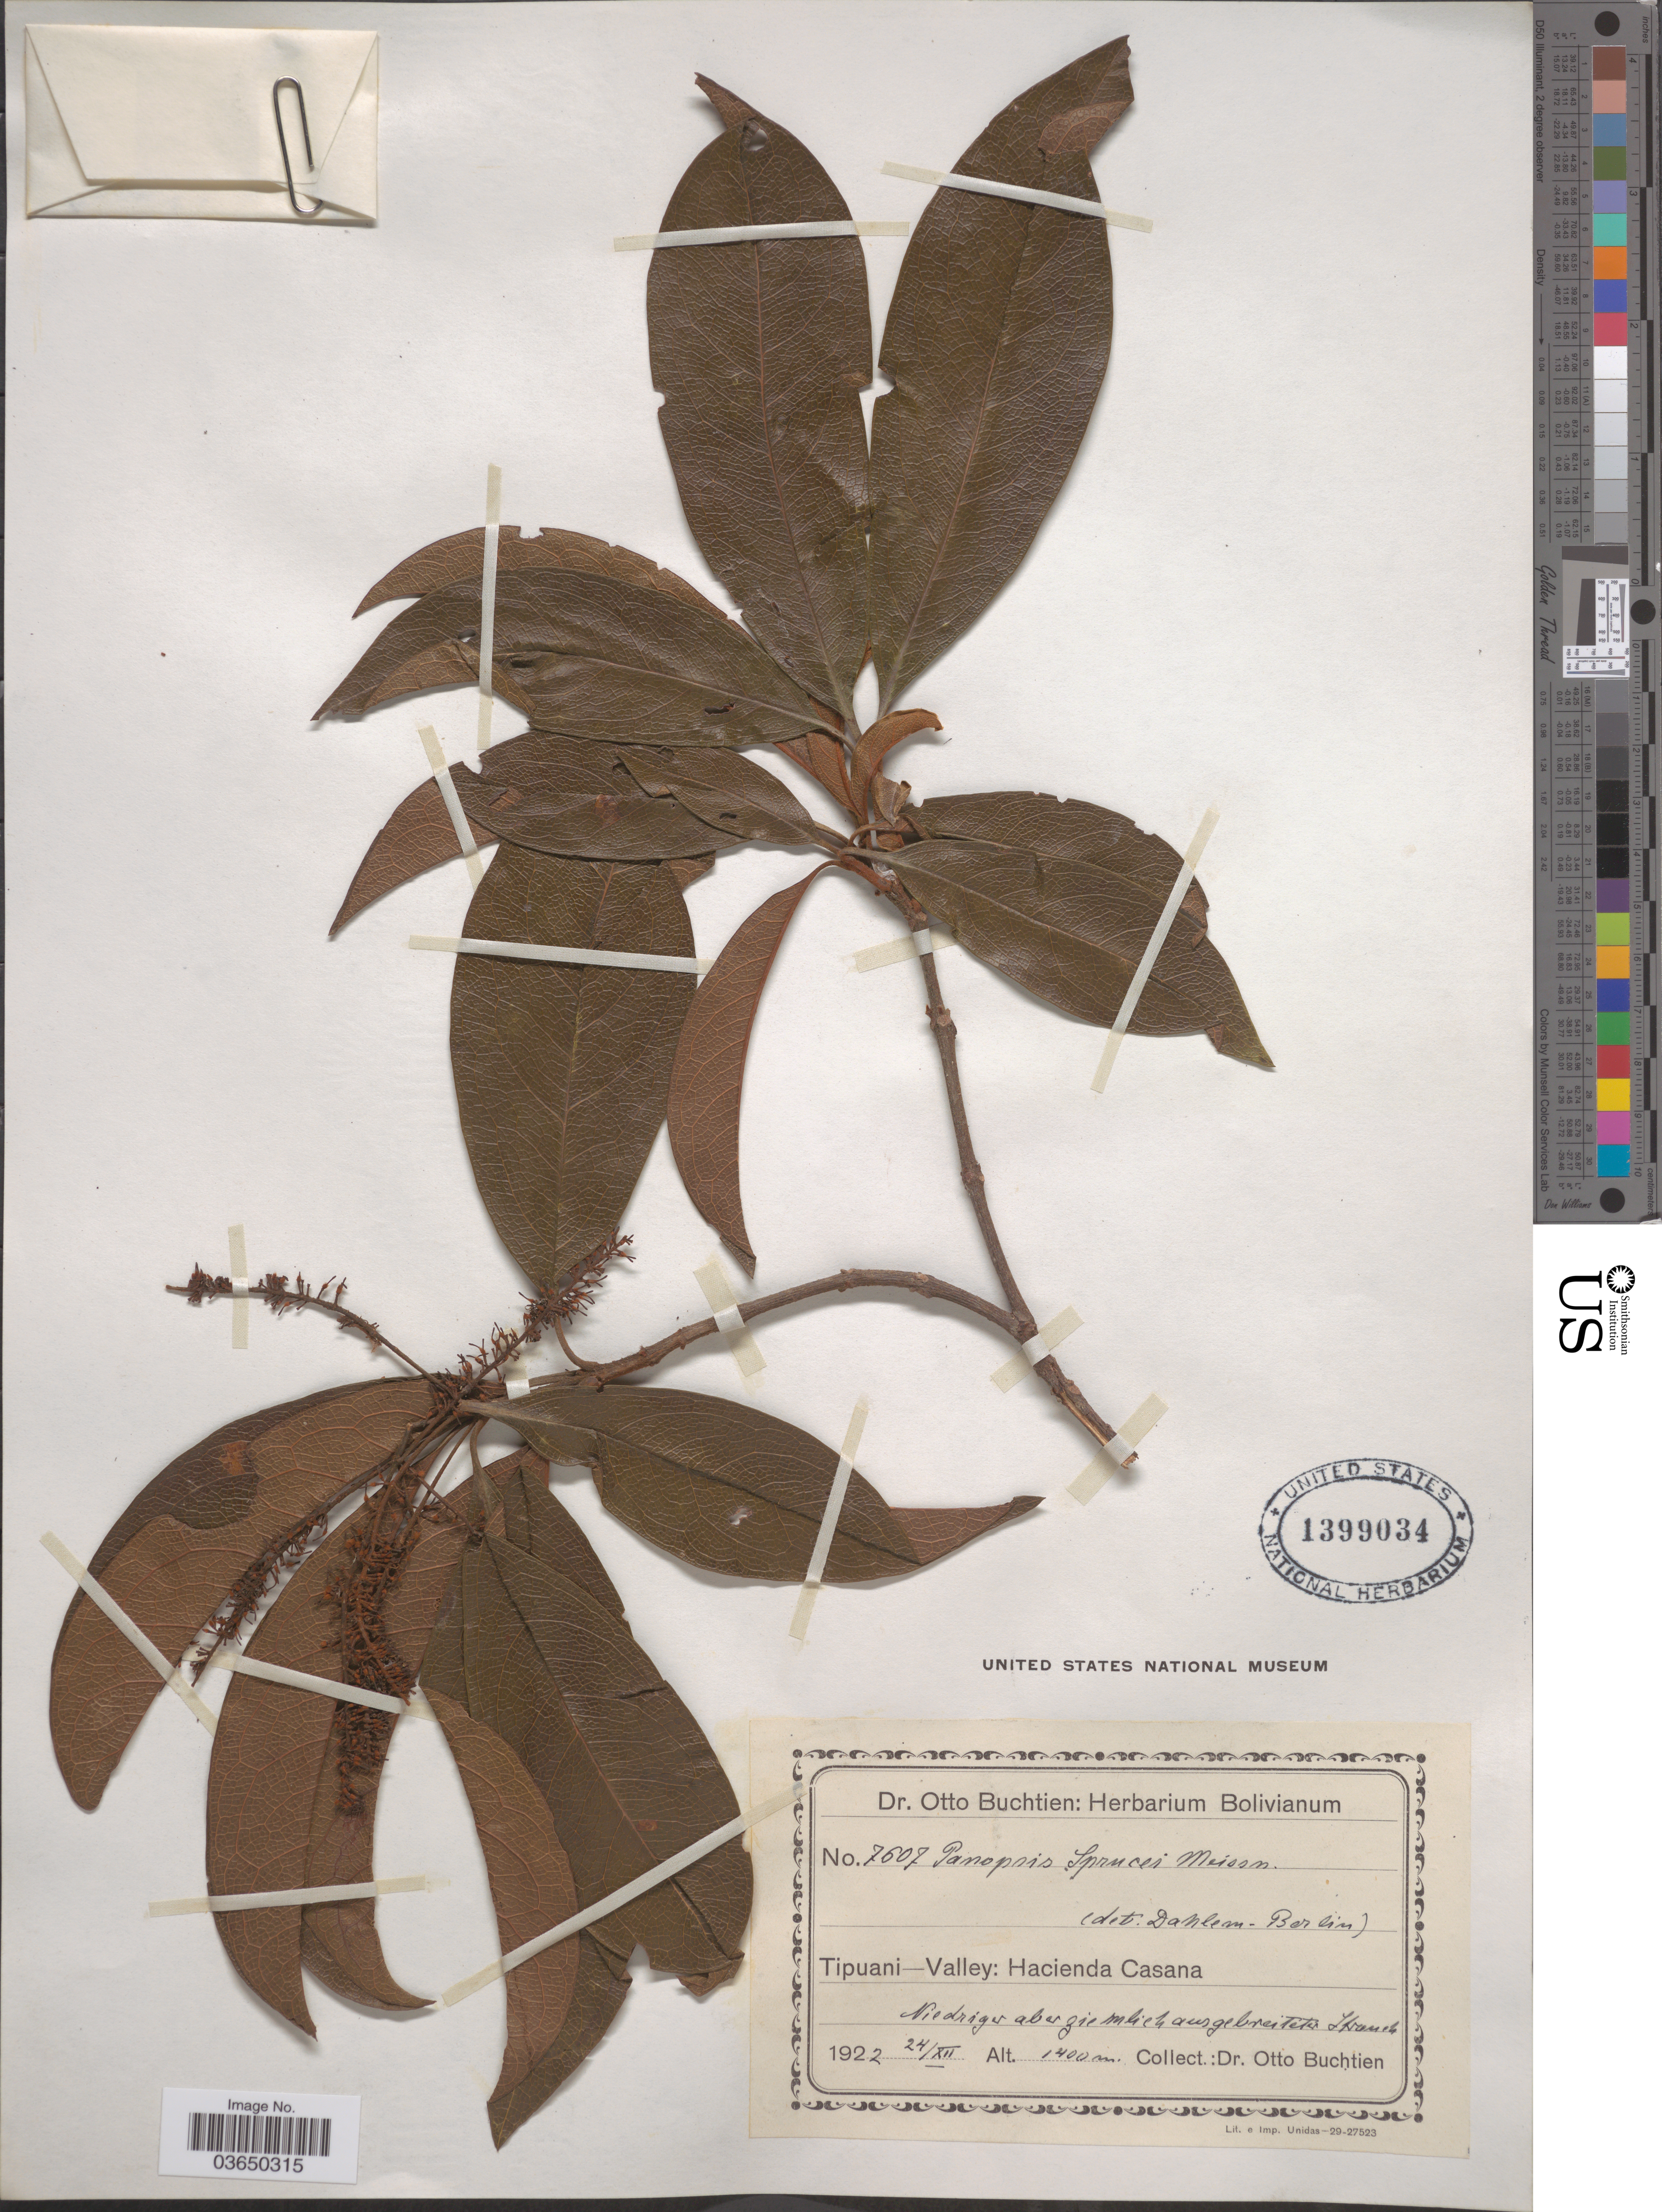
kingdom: Plantae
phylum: Tracheophyta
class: Magnoliopsida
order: Proteales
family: Proteaceae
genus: Panopsis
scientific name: Panopsis pearcei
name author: Rusby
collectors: O. Buchtien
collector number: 7607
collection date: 1922-12-24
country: Bolivia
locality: Tipuani-Valley: Hacienda Casana.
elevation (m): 1400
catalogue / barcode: US 1399034